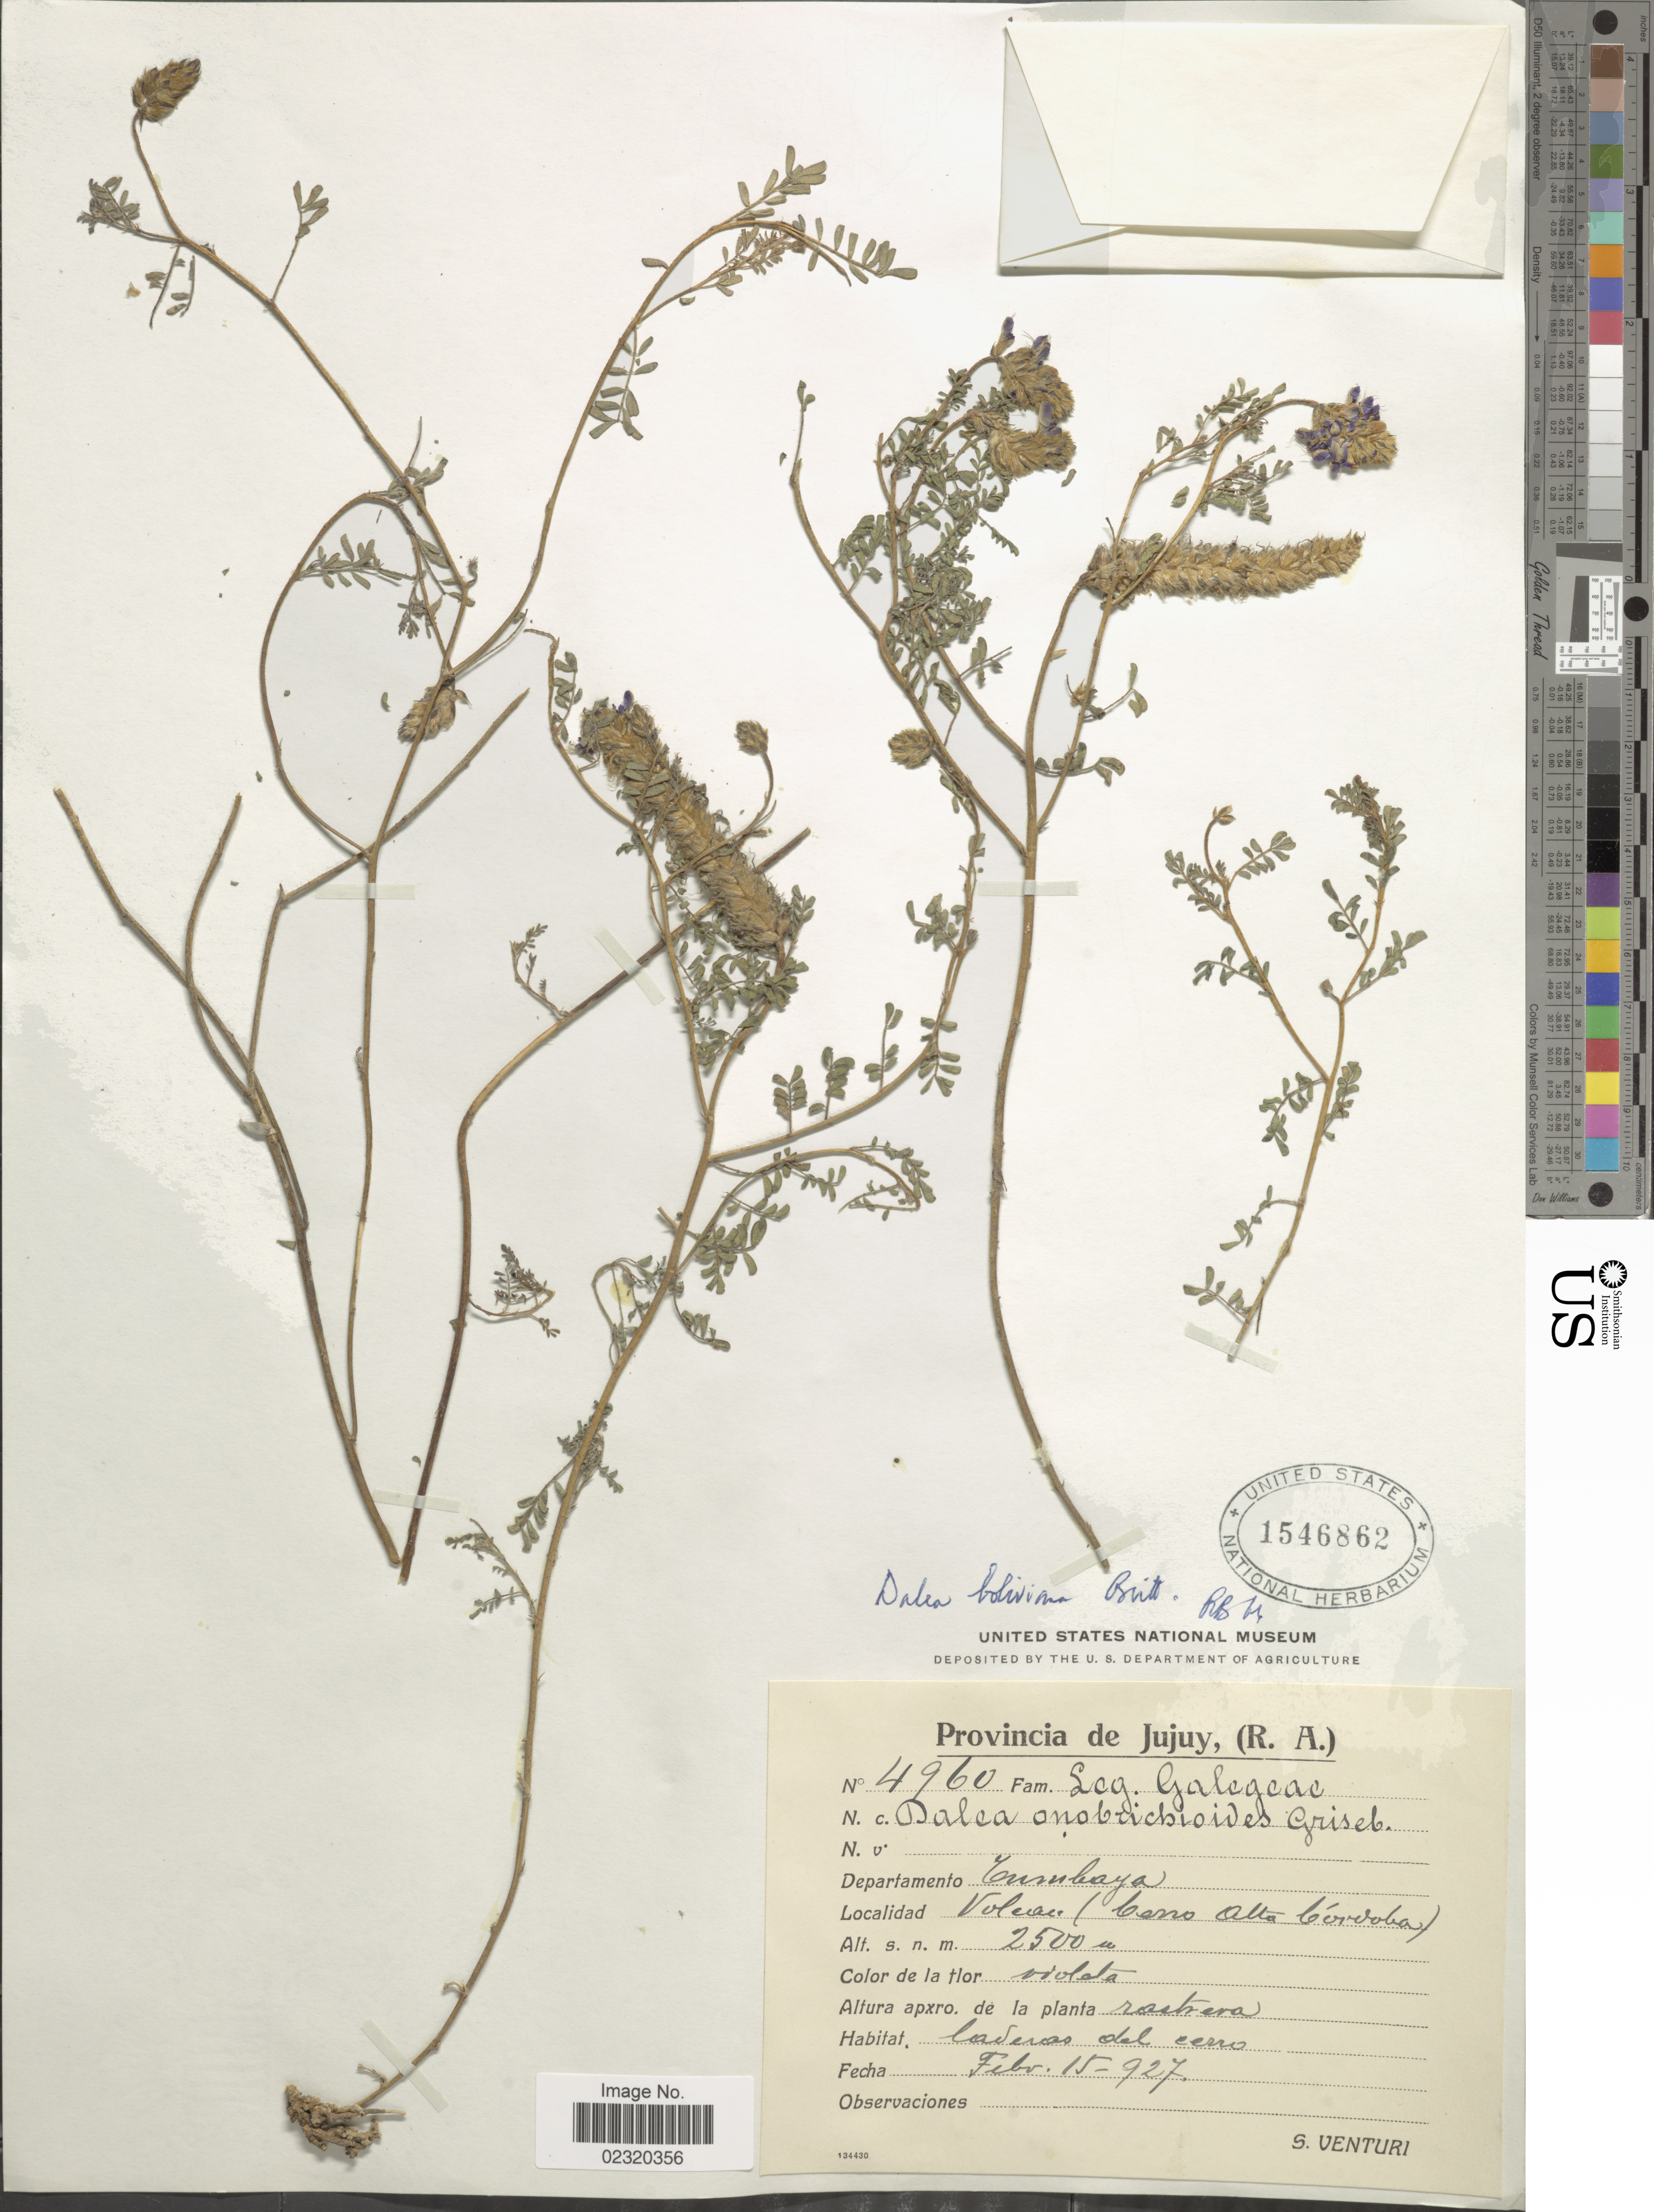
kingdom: Plantae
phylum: Tracheophyta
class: Magnoliopsida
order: Fabales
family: Fabaceae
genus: Dalea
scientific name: Dalea boliviana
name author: Britton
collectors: S. Venturi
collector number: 4960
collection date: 1927-02-15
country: Argentina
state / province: Jujuy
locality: (R.A.), Departamento Tumbaya, Volcan (Cerro Alta Córdoba)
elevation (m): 2500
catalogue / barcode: US 1546862